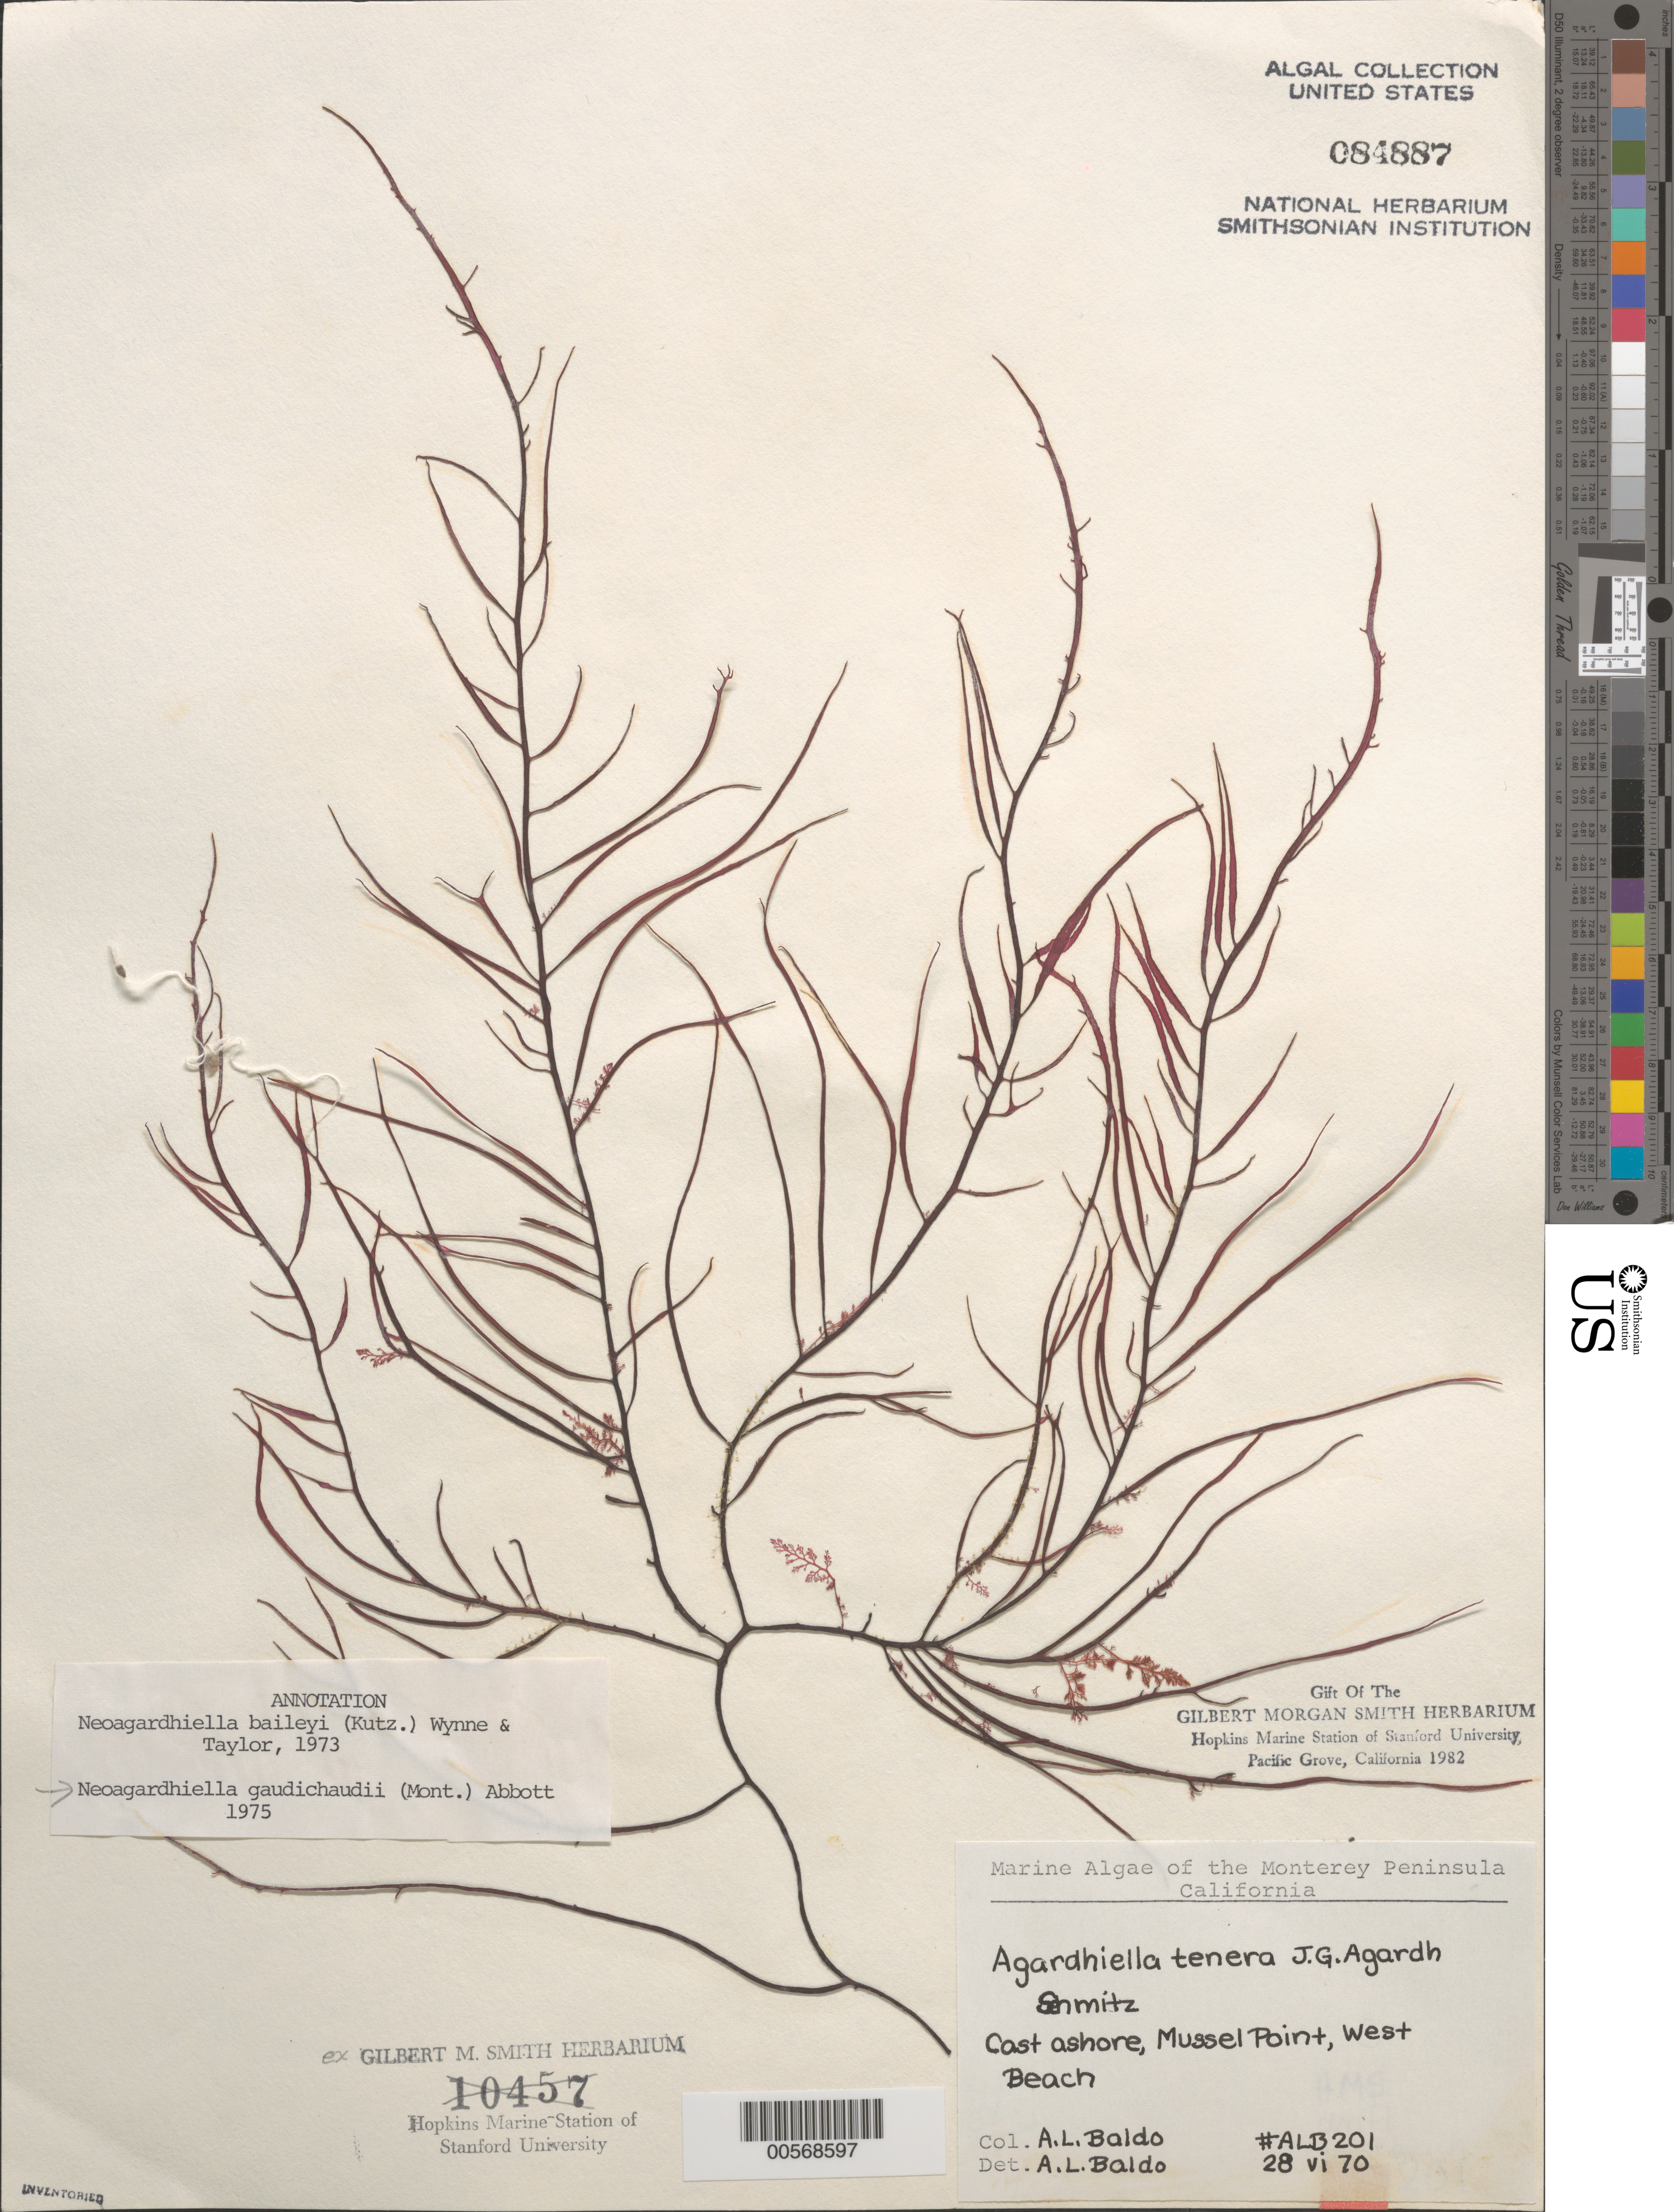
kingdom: Plantae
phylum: Rhodophyta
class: Florideophyceae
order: Gigartinales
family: Solieriaceae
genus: Sarcodiotheca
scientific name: Sarcodiotheca gaudichaudii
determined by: Algae name updating Project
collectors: A. Baldo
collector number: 201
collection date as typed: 28 Jun 1970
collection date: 1970-06-28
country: United States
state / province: California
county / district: Monterey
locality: West Beach of Mussel Point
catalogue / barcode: US 84887